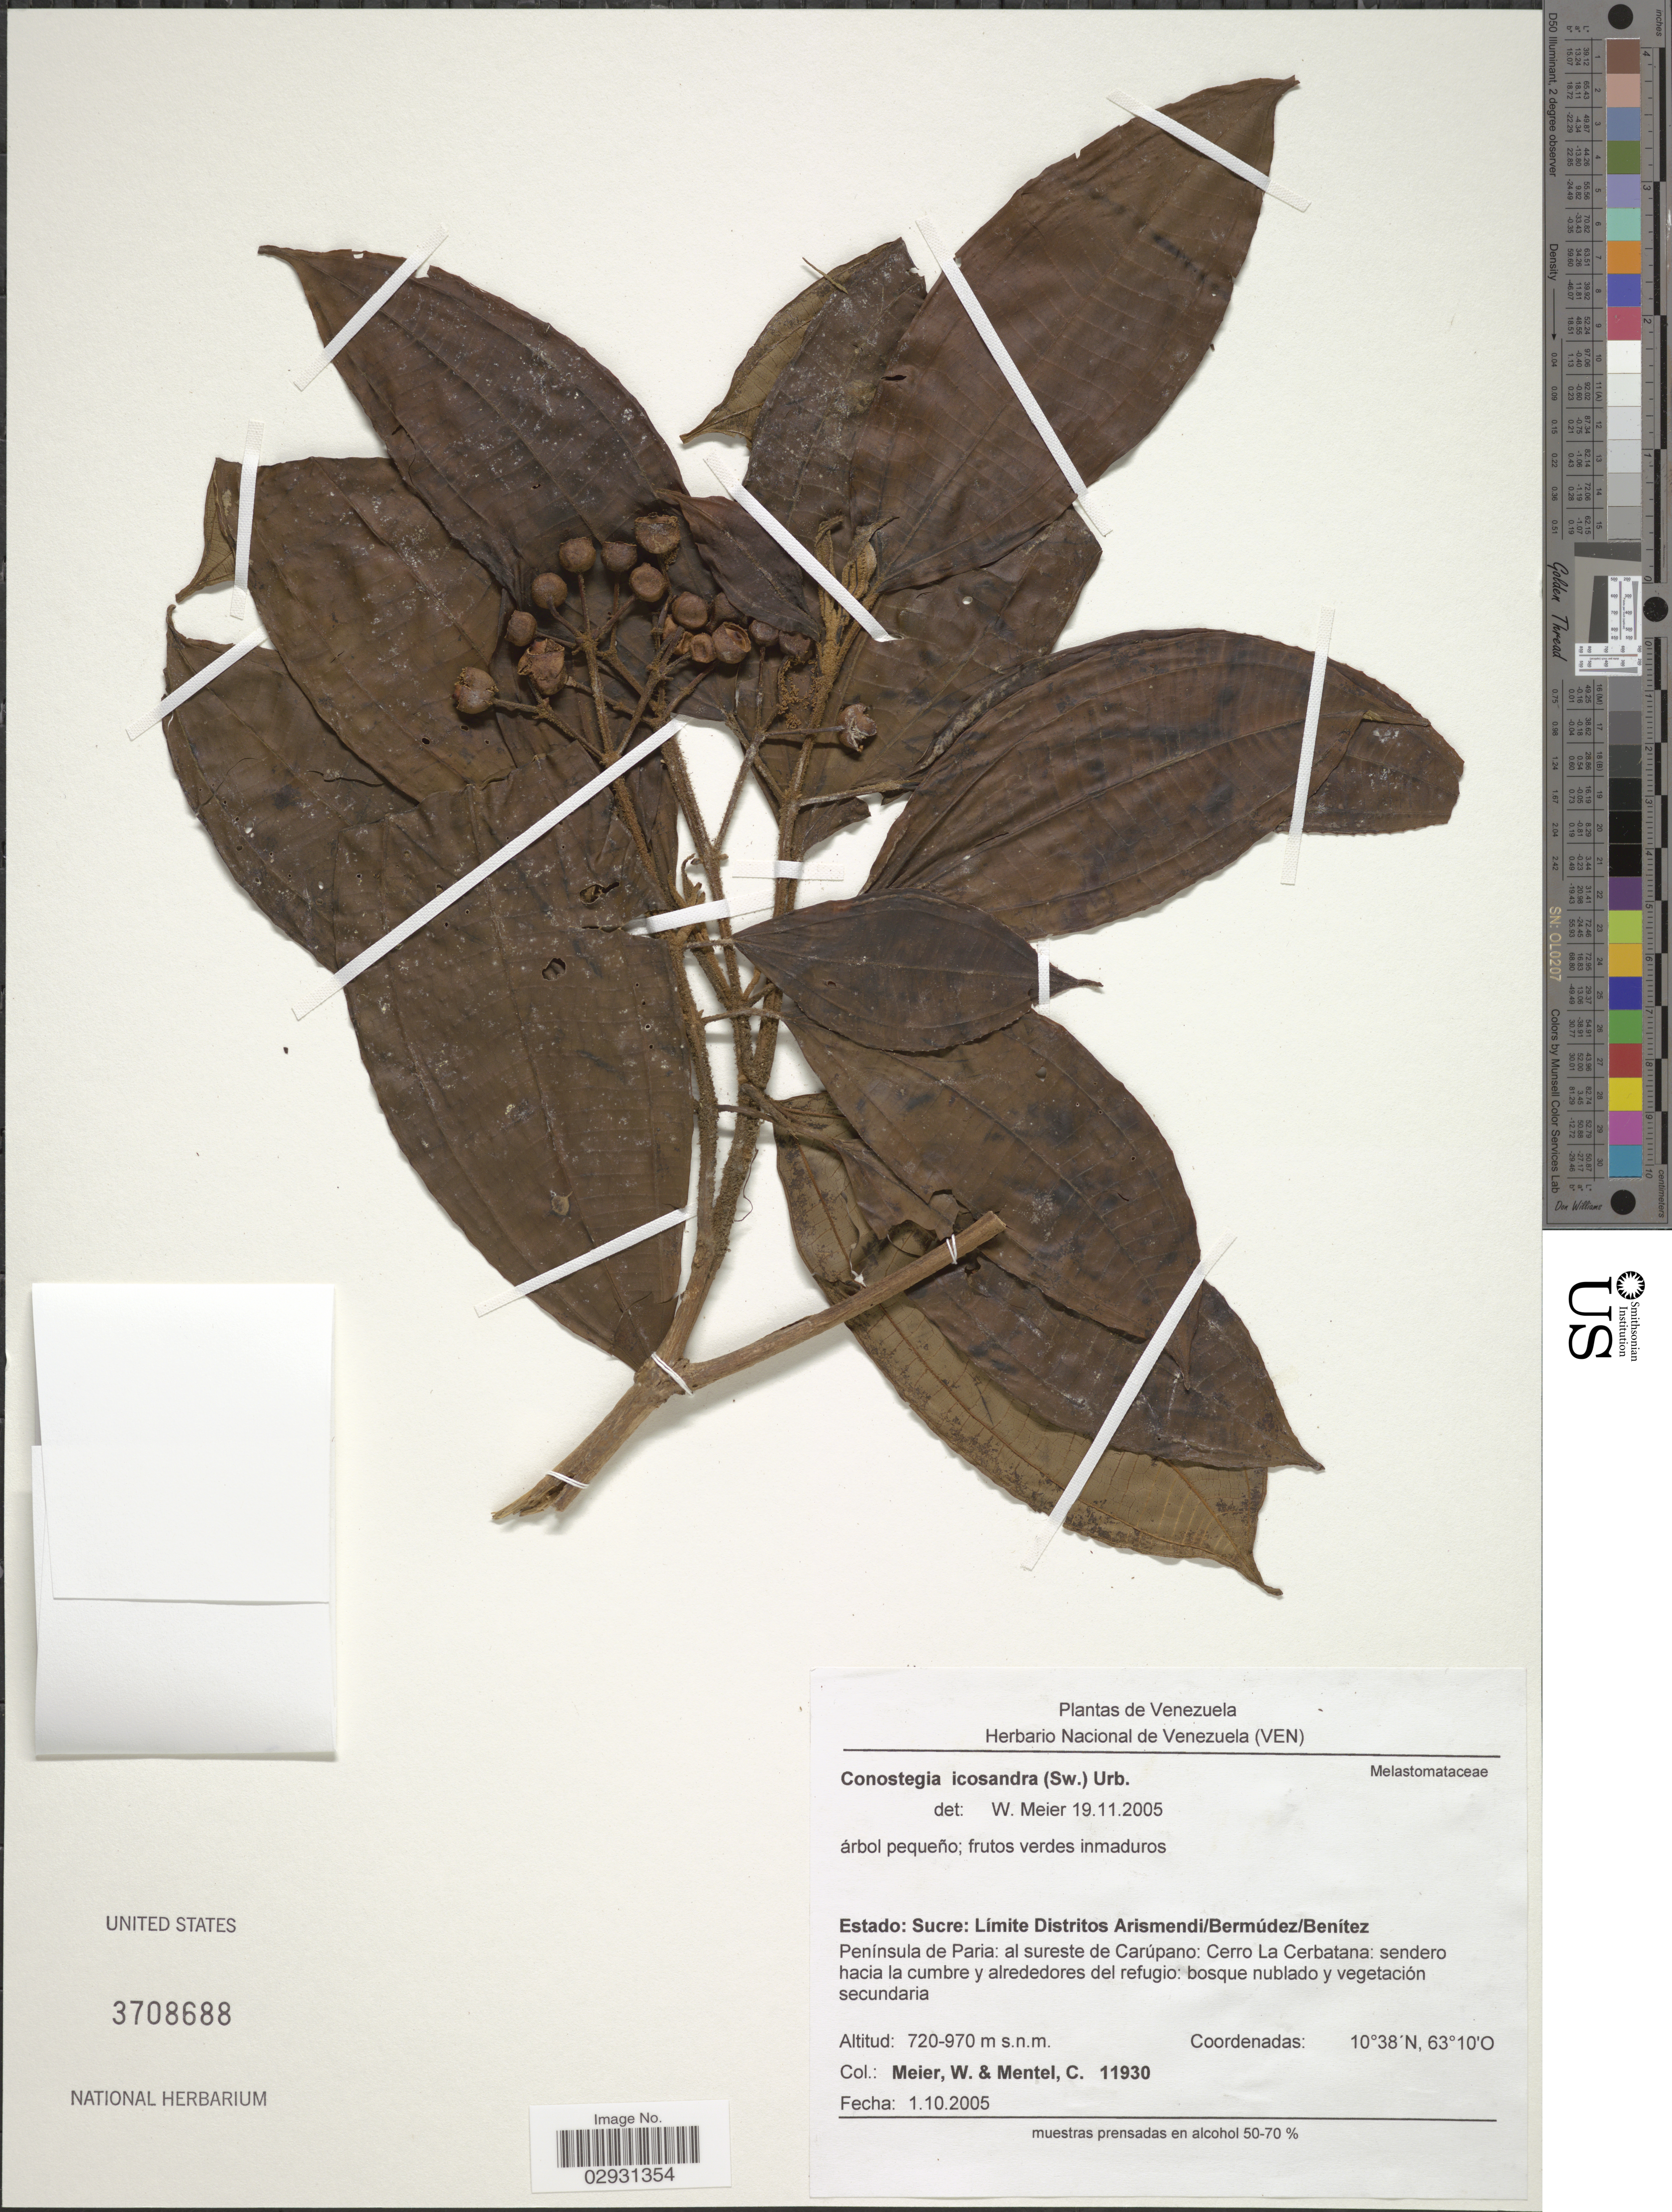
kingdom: Plantae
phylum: Tracheophyta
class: Magnoliopsida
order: Myrtales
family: Melastomataceae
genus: Conostegia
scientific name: Conostegia icosandra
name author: (Sw.) Urb.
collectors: W. Meier & C. Mentel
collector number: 11930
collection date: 2005-10-01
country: Venezuela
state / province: Sucre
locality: Límite Distritos Arismendi/Bermúdez/Benítez. Peninsula de Paria: al sureste de Carúpano: Cerro La Cerbatana: sendero hacia la cumbre y alrededores del refugio: bosque nublado y vegetación secundaria.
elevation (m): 720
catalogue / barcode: US 3708688